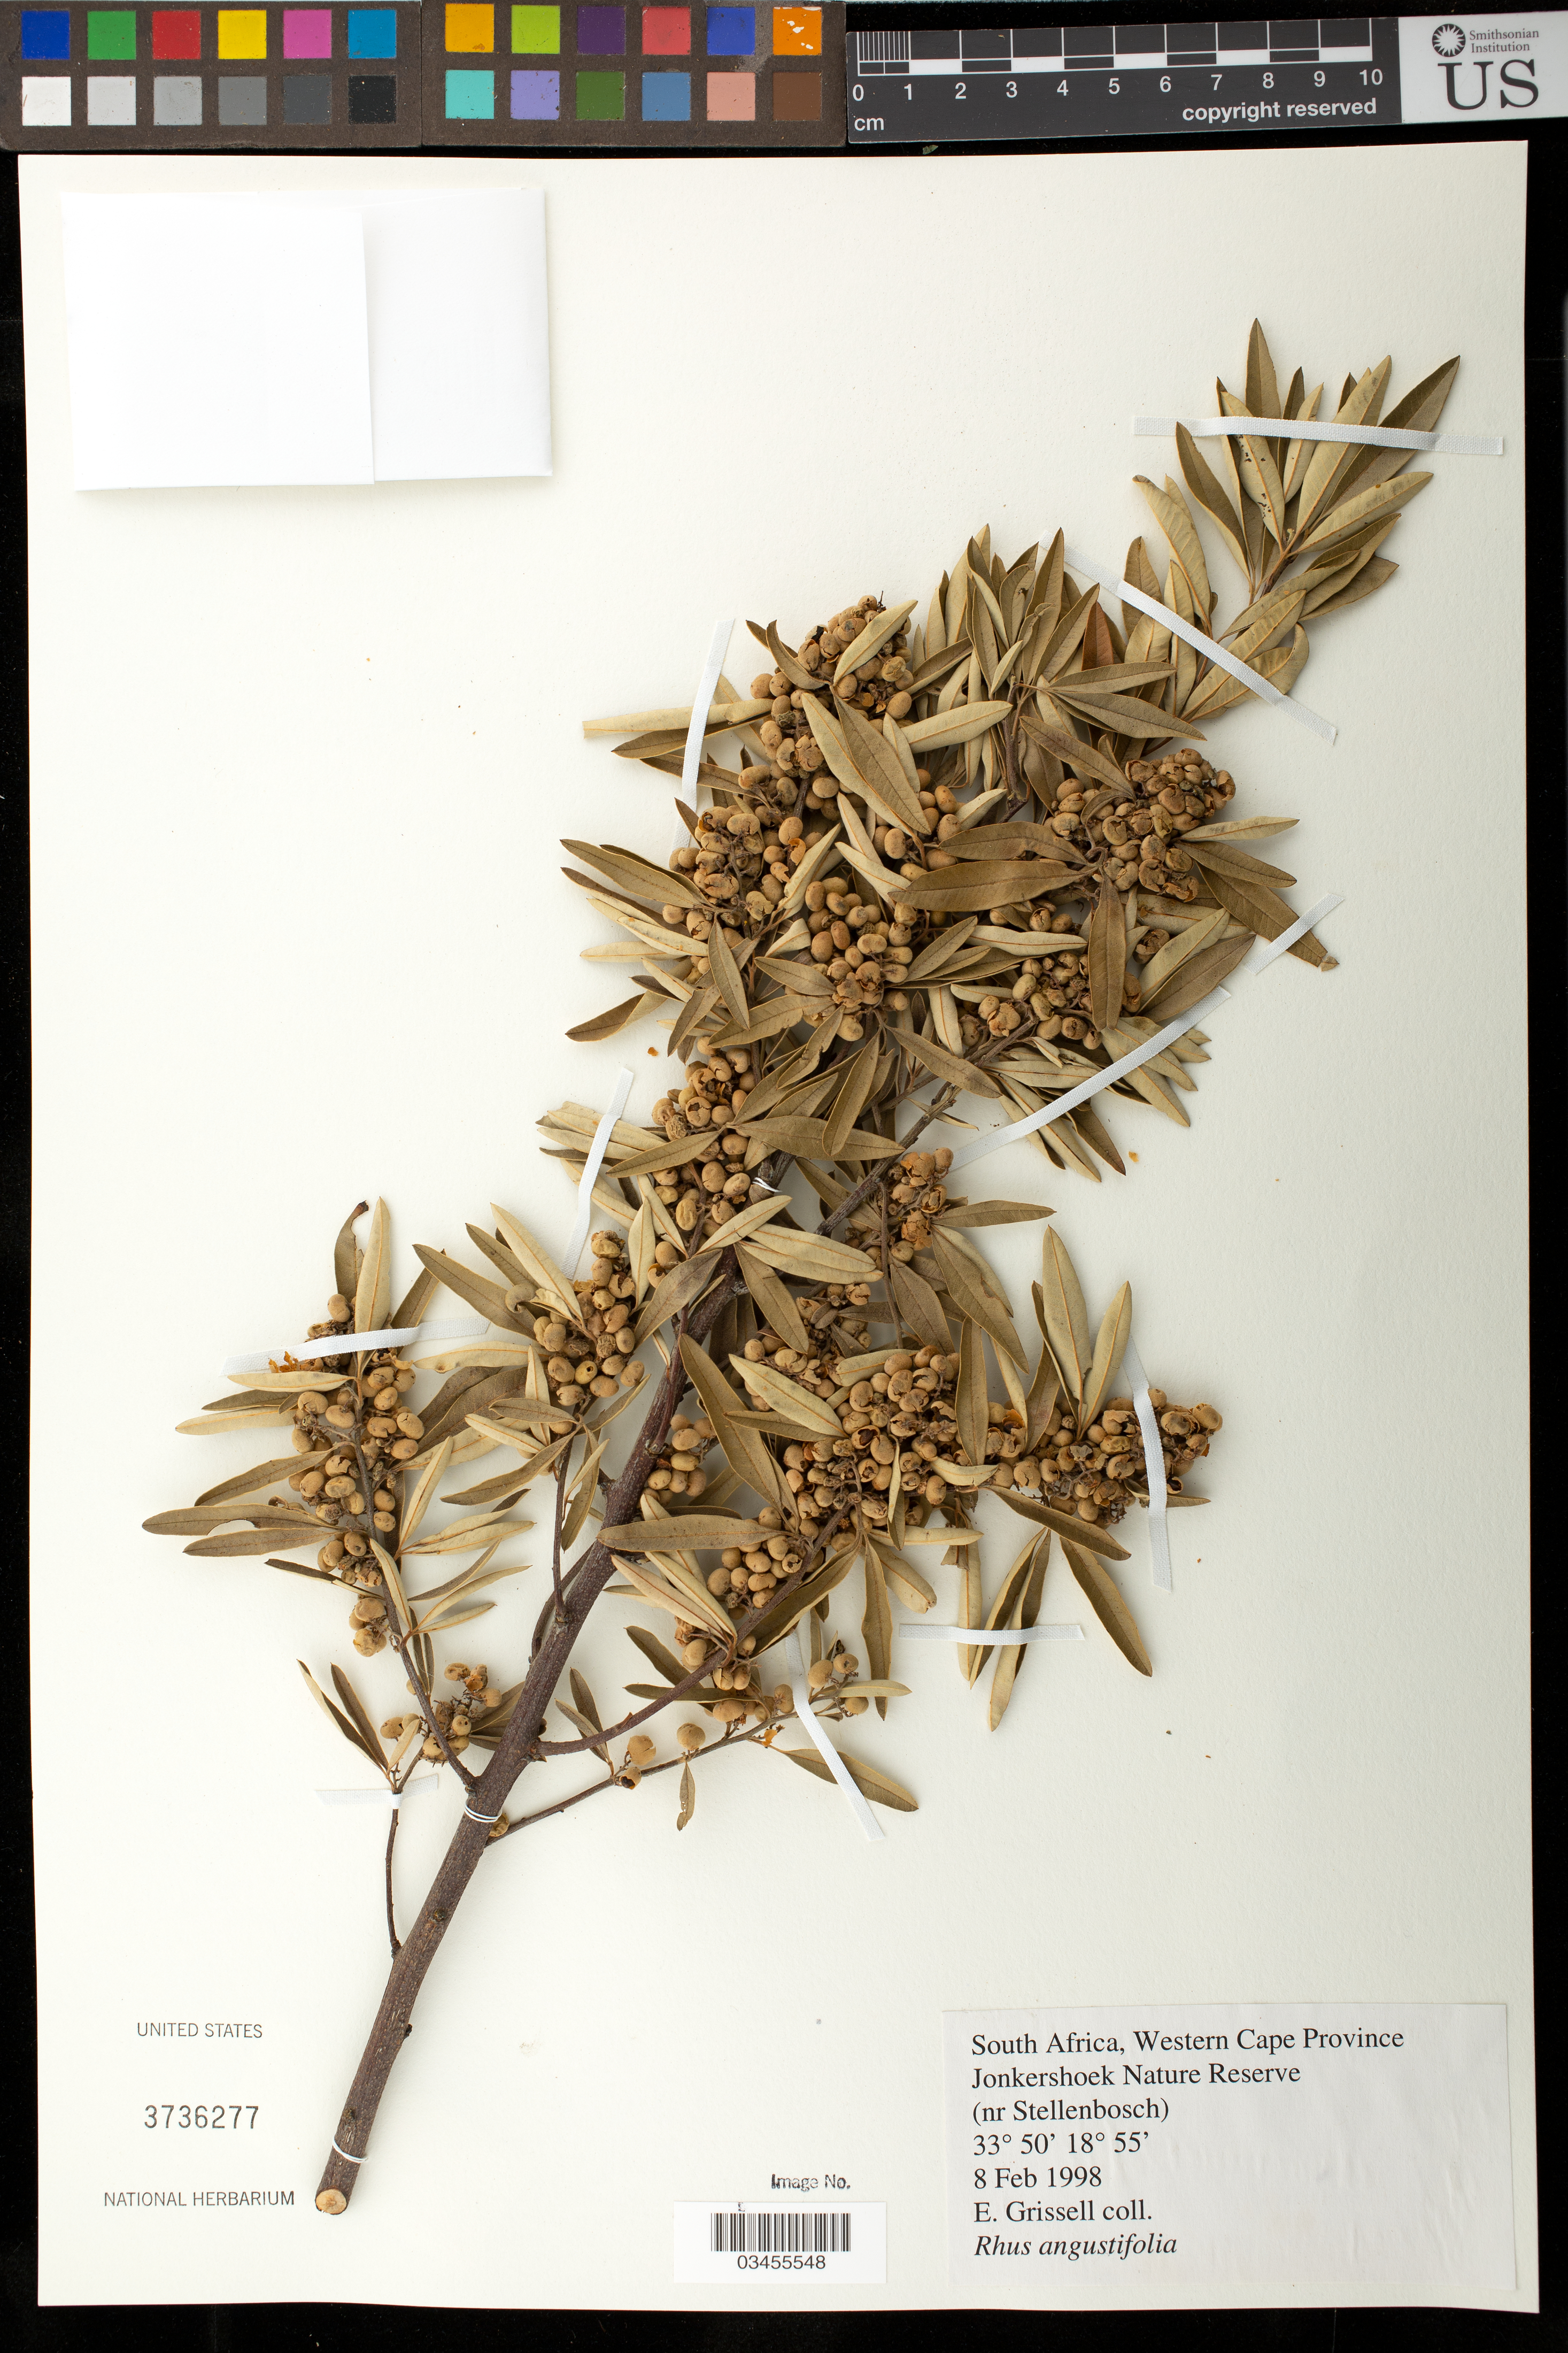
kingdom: Plantae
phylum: Tracheophyta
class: Magnoliopsida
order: Sapindales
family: Anacardiaceae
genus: Rhus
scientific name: Rhus angustifolia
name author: L.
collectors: E. Grissell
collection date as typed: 8 Feb 1998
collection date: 1998-02-08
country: South Africa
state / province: Western Cape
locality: JonkershoekNature reserve (nr Stellenbosch)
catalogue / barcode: US 3736277